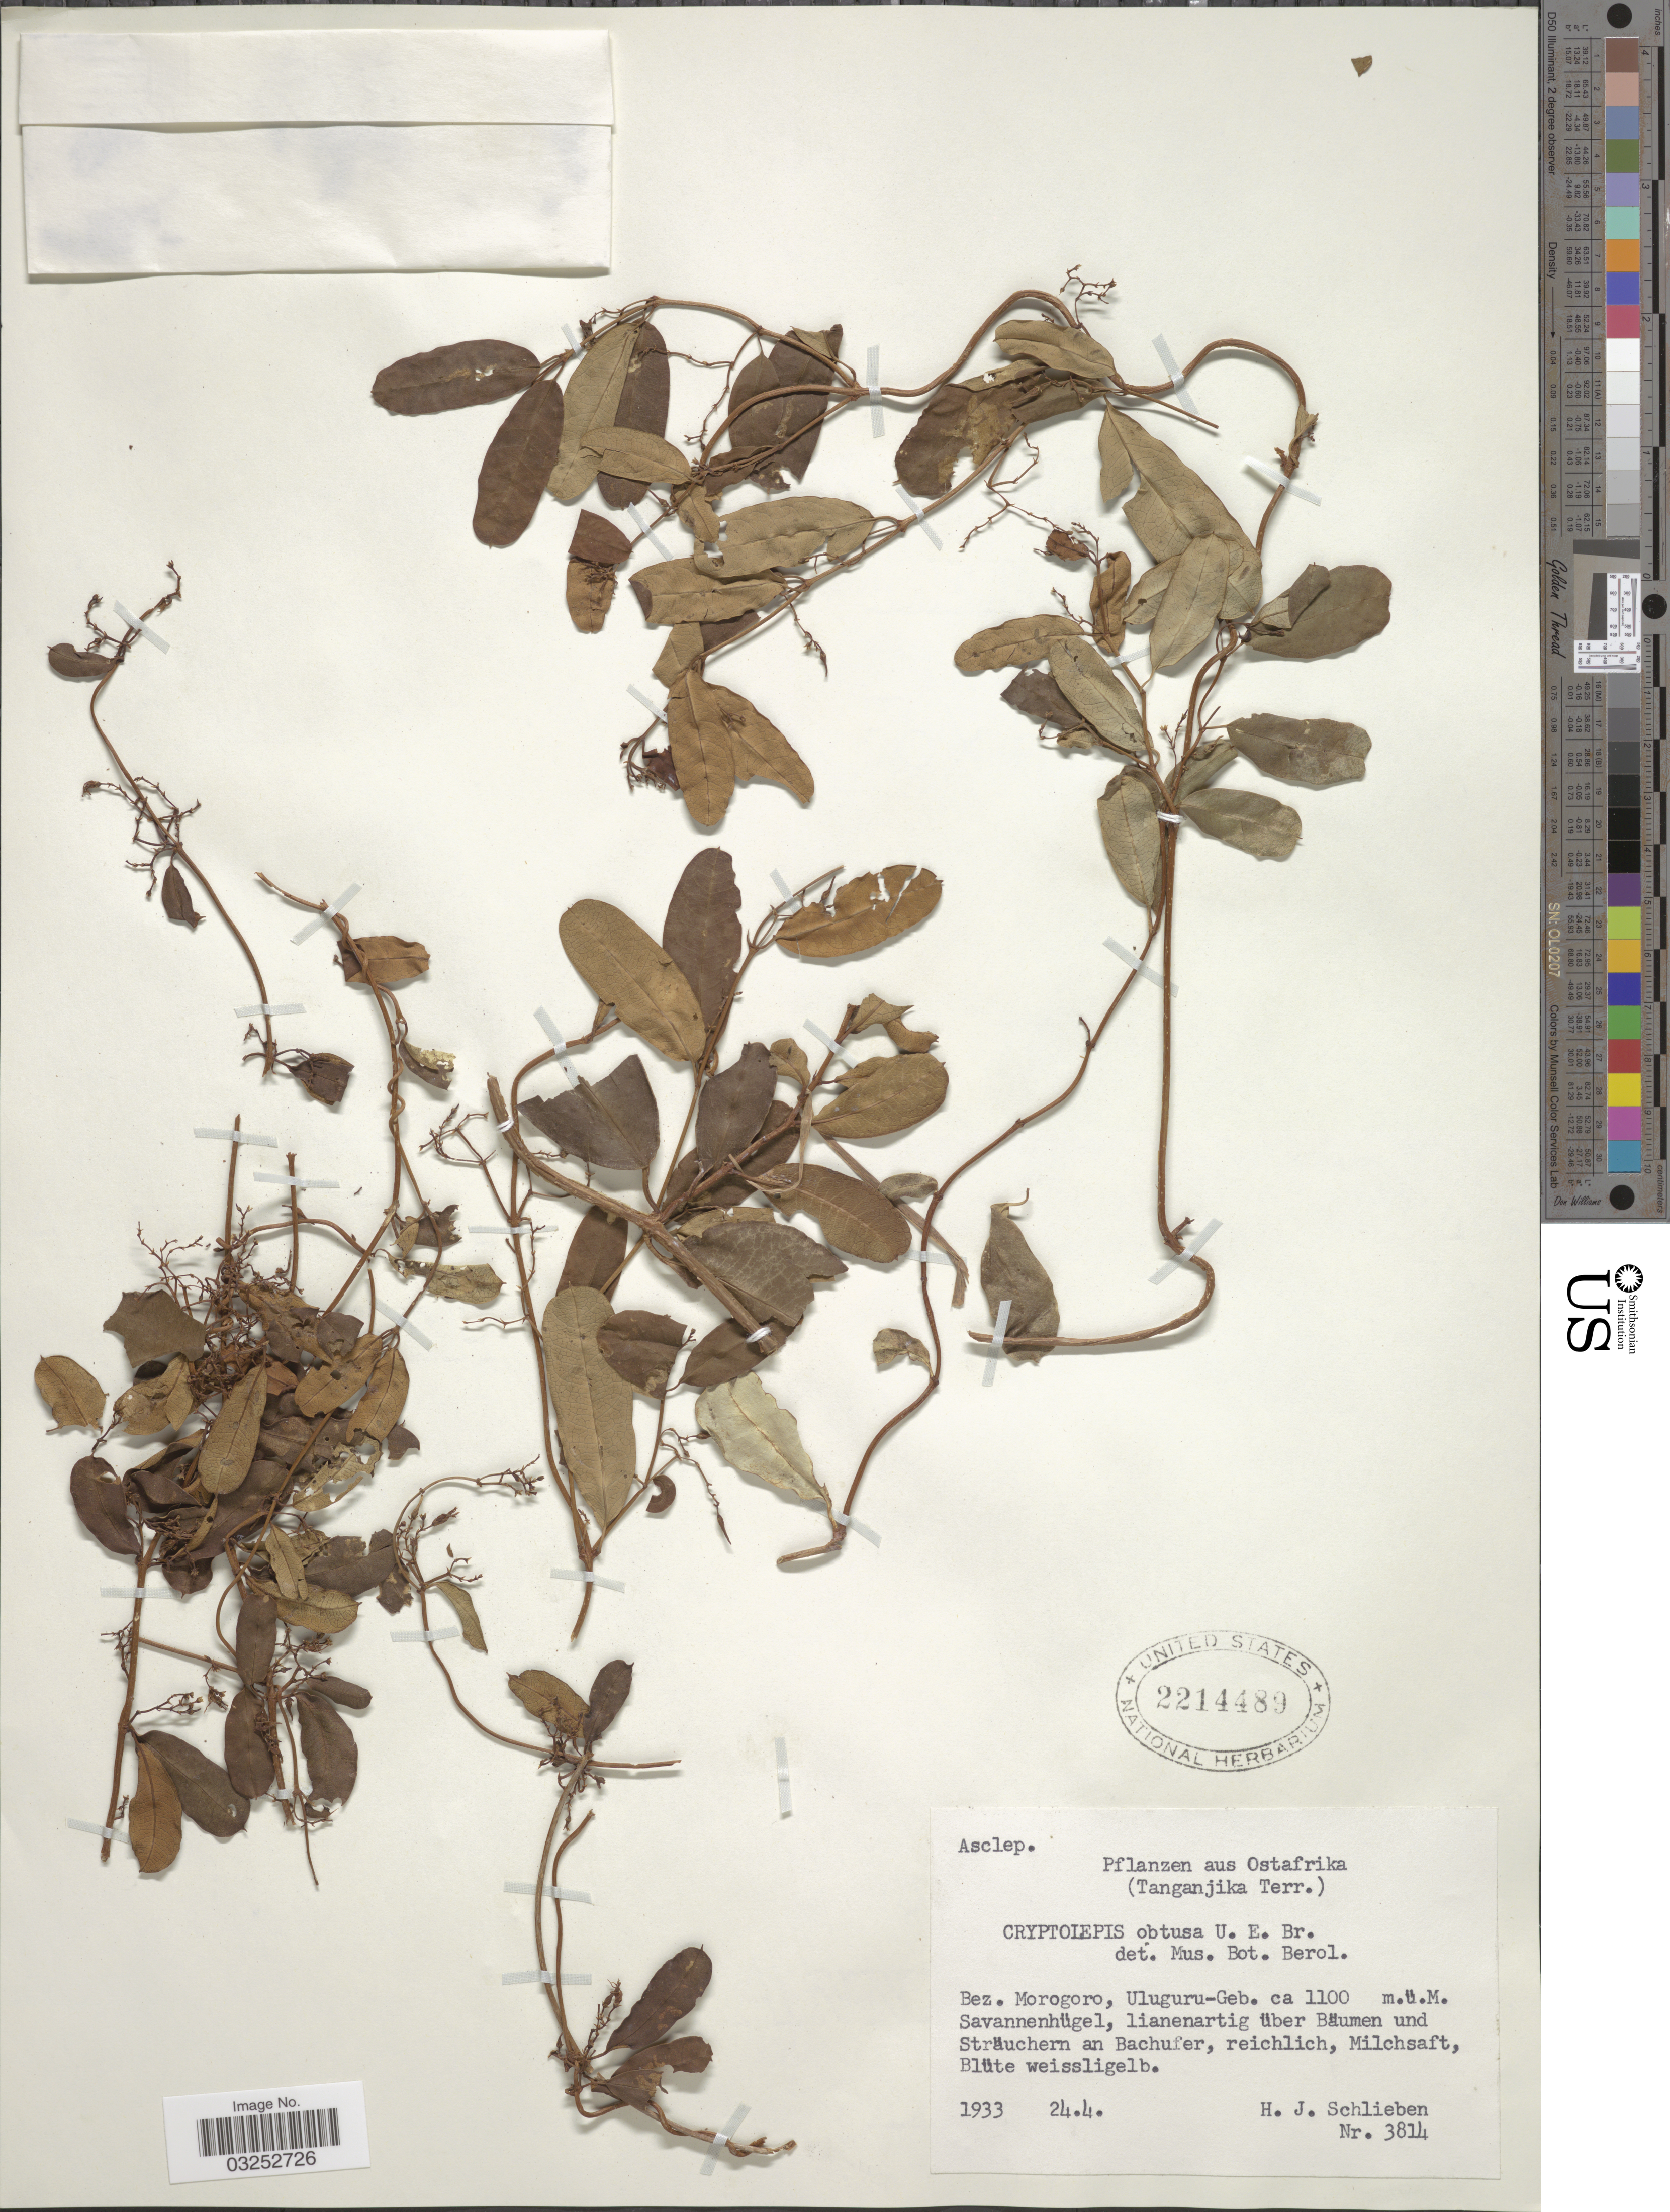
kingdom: Plantae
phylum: Tracheophyta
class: Magnoliopsida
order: Gentianales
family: Apocynaceae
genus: Cryptolepis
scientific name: Cryptolepis hensii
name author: N.E. Br.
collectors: H. J. Schlieben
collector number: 3814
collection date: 1933-04-24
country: Tanzania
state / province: Morogoro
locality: Pflanzen aus Ostafrika, (Tanganjika Terr.) Bez. Morogoro, Uluguru-Geb.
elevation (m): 1100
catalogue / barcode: US 2214489